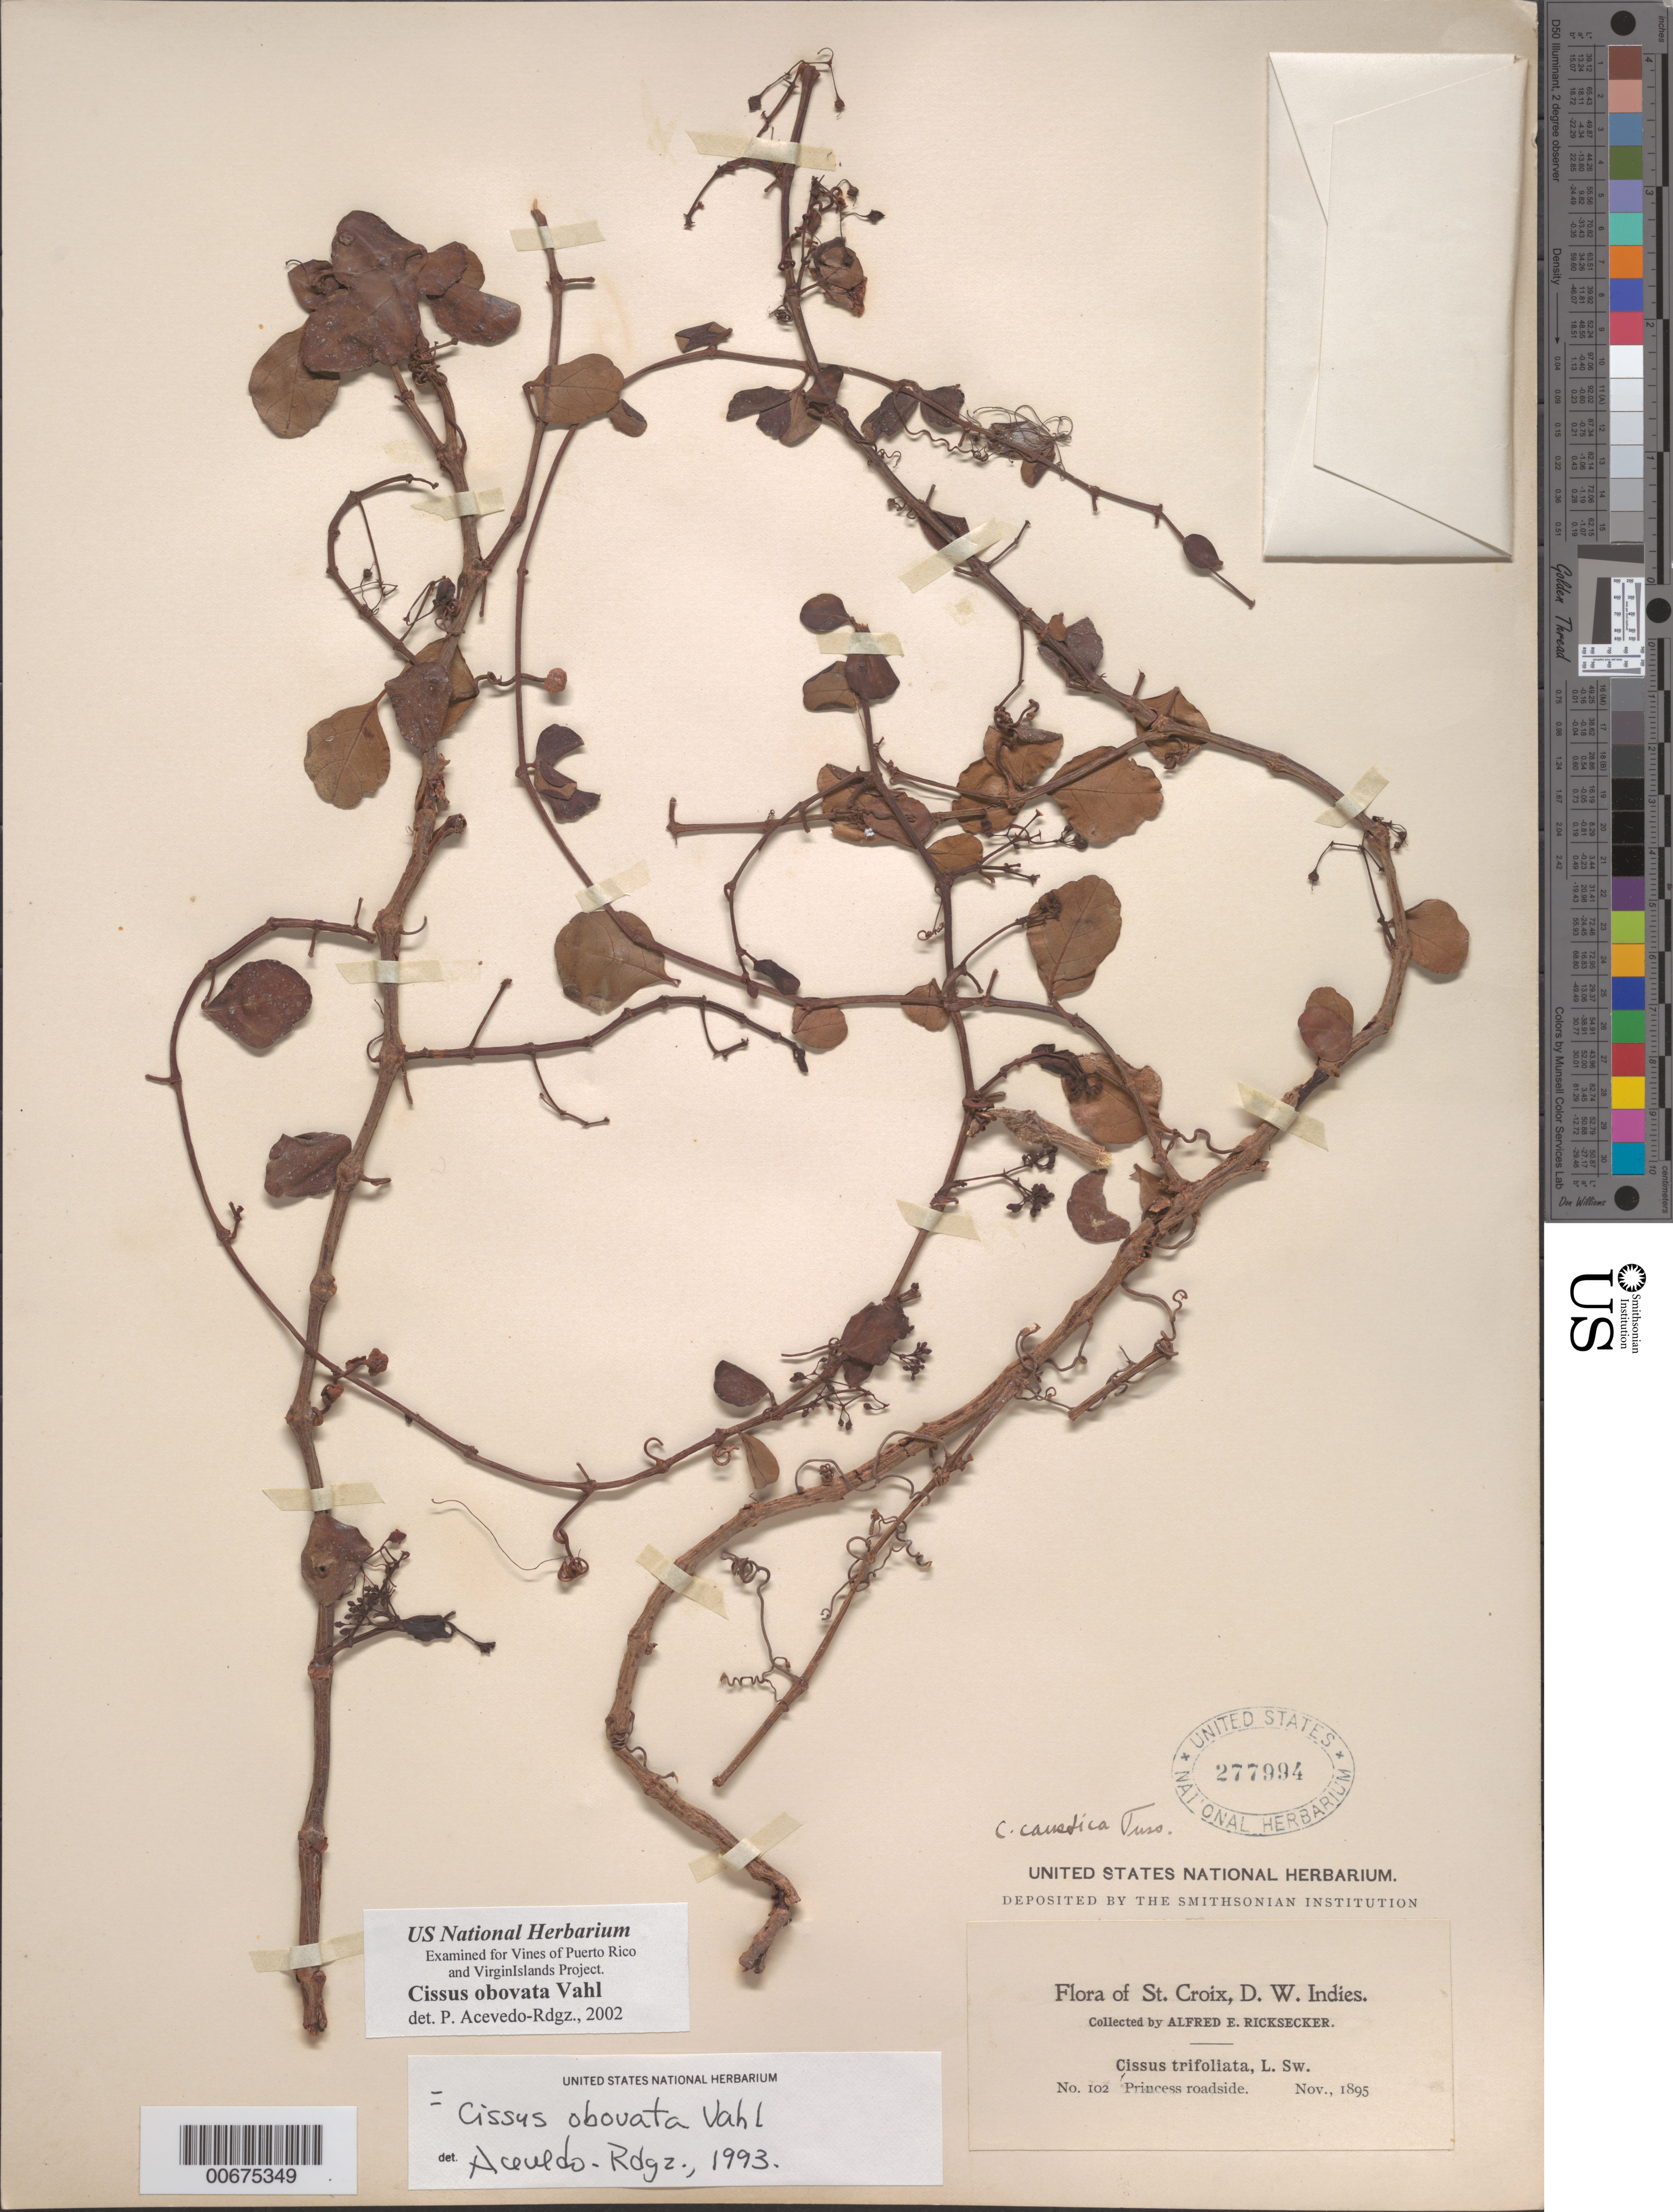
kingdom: Plantae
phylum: Tracheophyta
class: Magnoliopsida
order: Vitales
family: Vitaceae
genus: Cissus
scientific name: Cissus obovata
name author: Vahl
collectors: A. E. Ricksecker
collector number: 102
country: U.S. Virgin Islands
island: St. Croix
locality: St. Croix; Princess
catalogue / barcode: US 277994